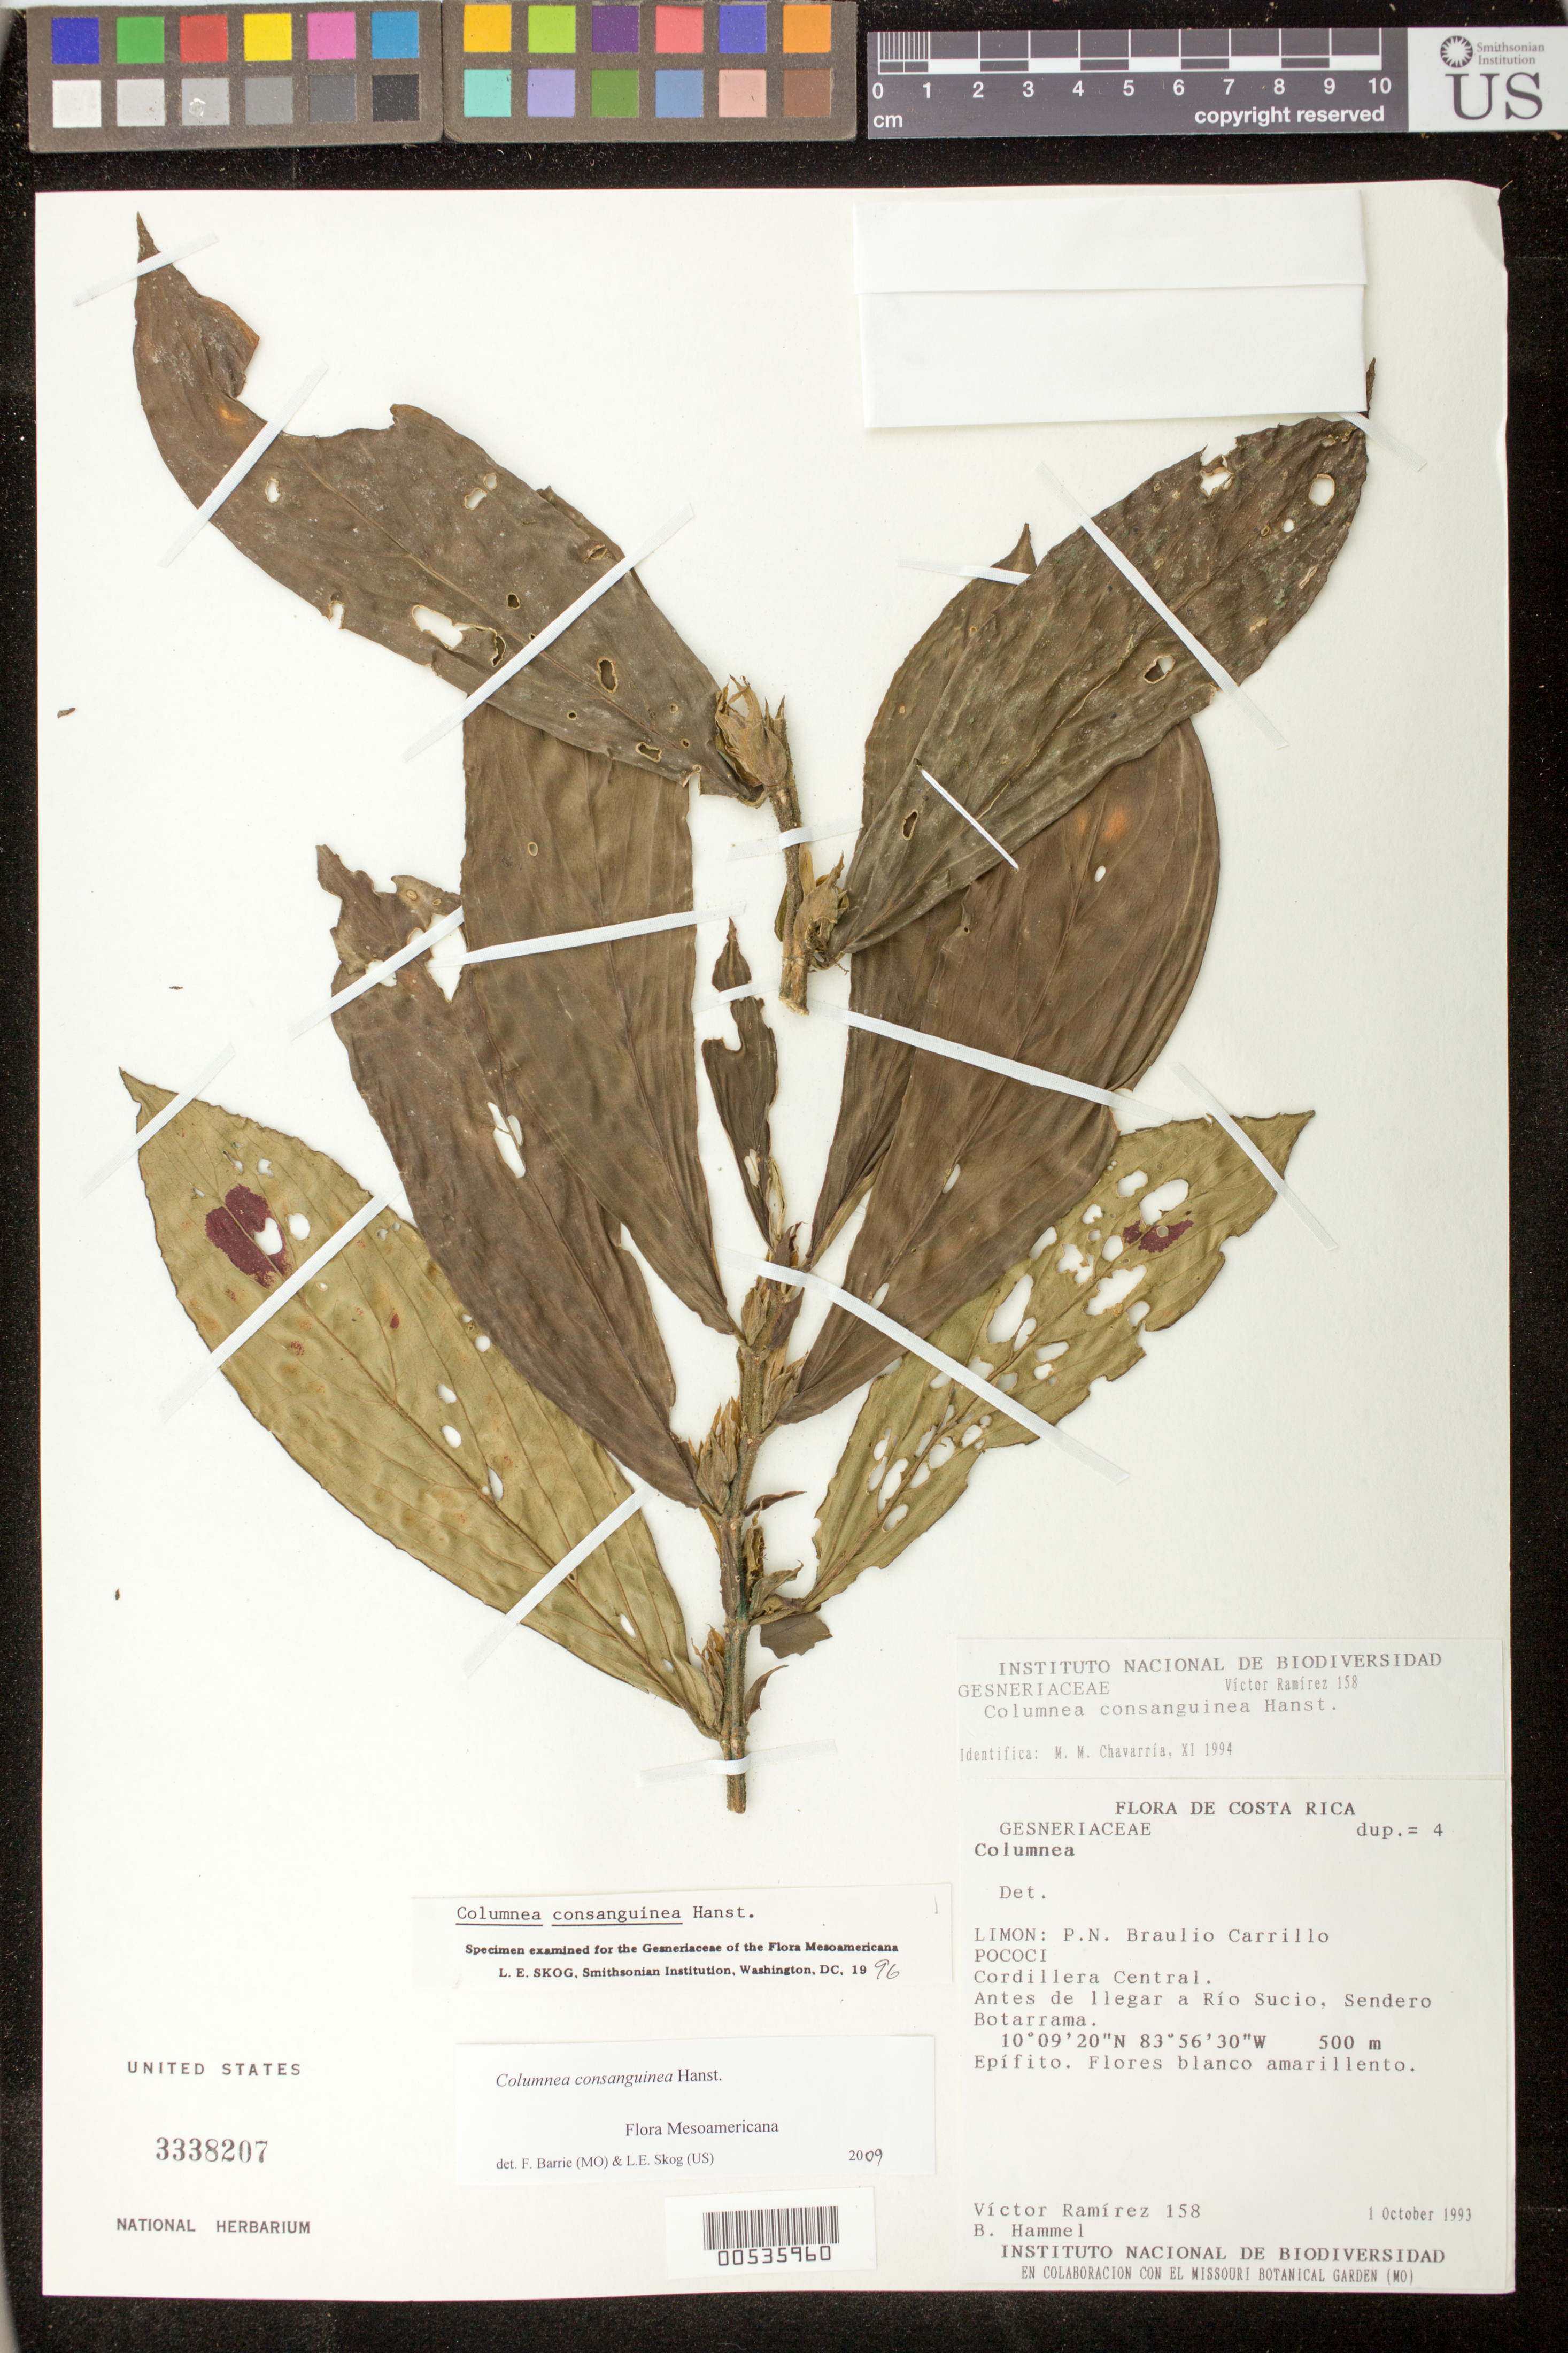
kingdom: Plantae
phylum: Tracheophyta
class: Magnoliopsida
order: Lamiales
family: Gesneriaceae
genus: Columnea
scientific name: Columnea consanguinea Hanst. var. consanguinea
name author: (Hanst.) Hanst.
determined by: Skog, Laurence E.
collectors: V. Ramirez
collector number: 158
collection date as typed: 01 Oct 1993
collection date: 1993-10-01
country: Costa Rica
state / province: Limón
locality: P.N. Braulio Carrillo, Pococi, Cordillera Central, antes de llegar a Río Sucio, Sendero Botarrama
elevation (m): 500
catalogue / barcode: US 3338207